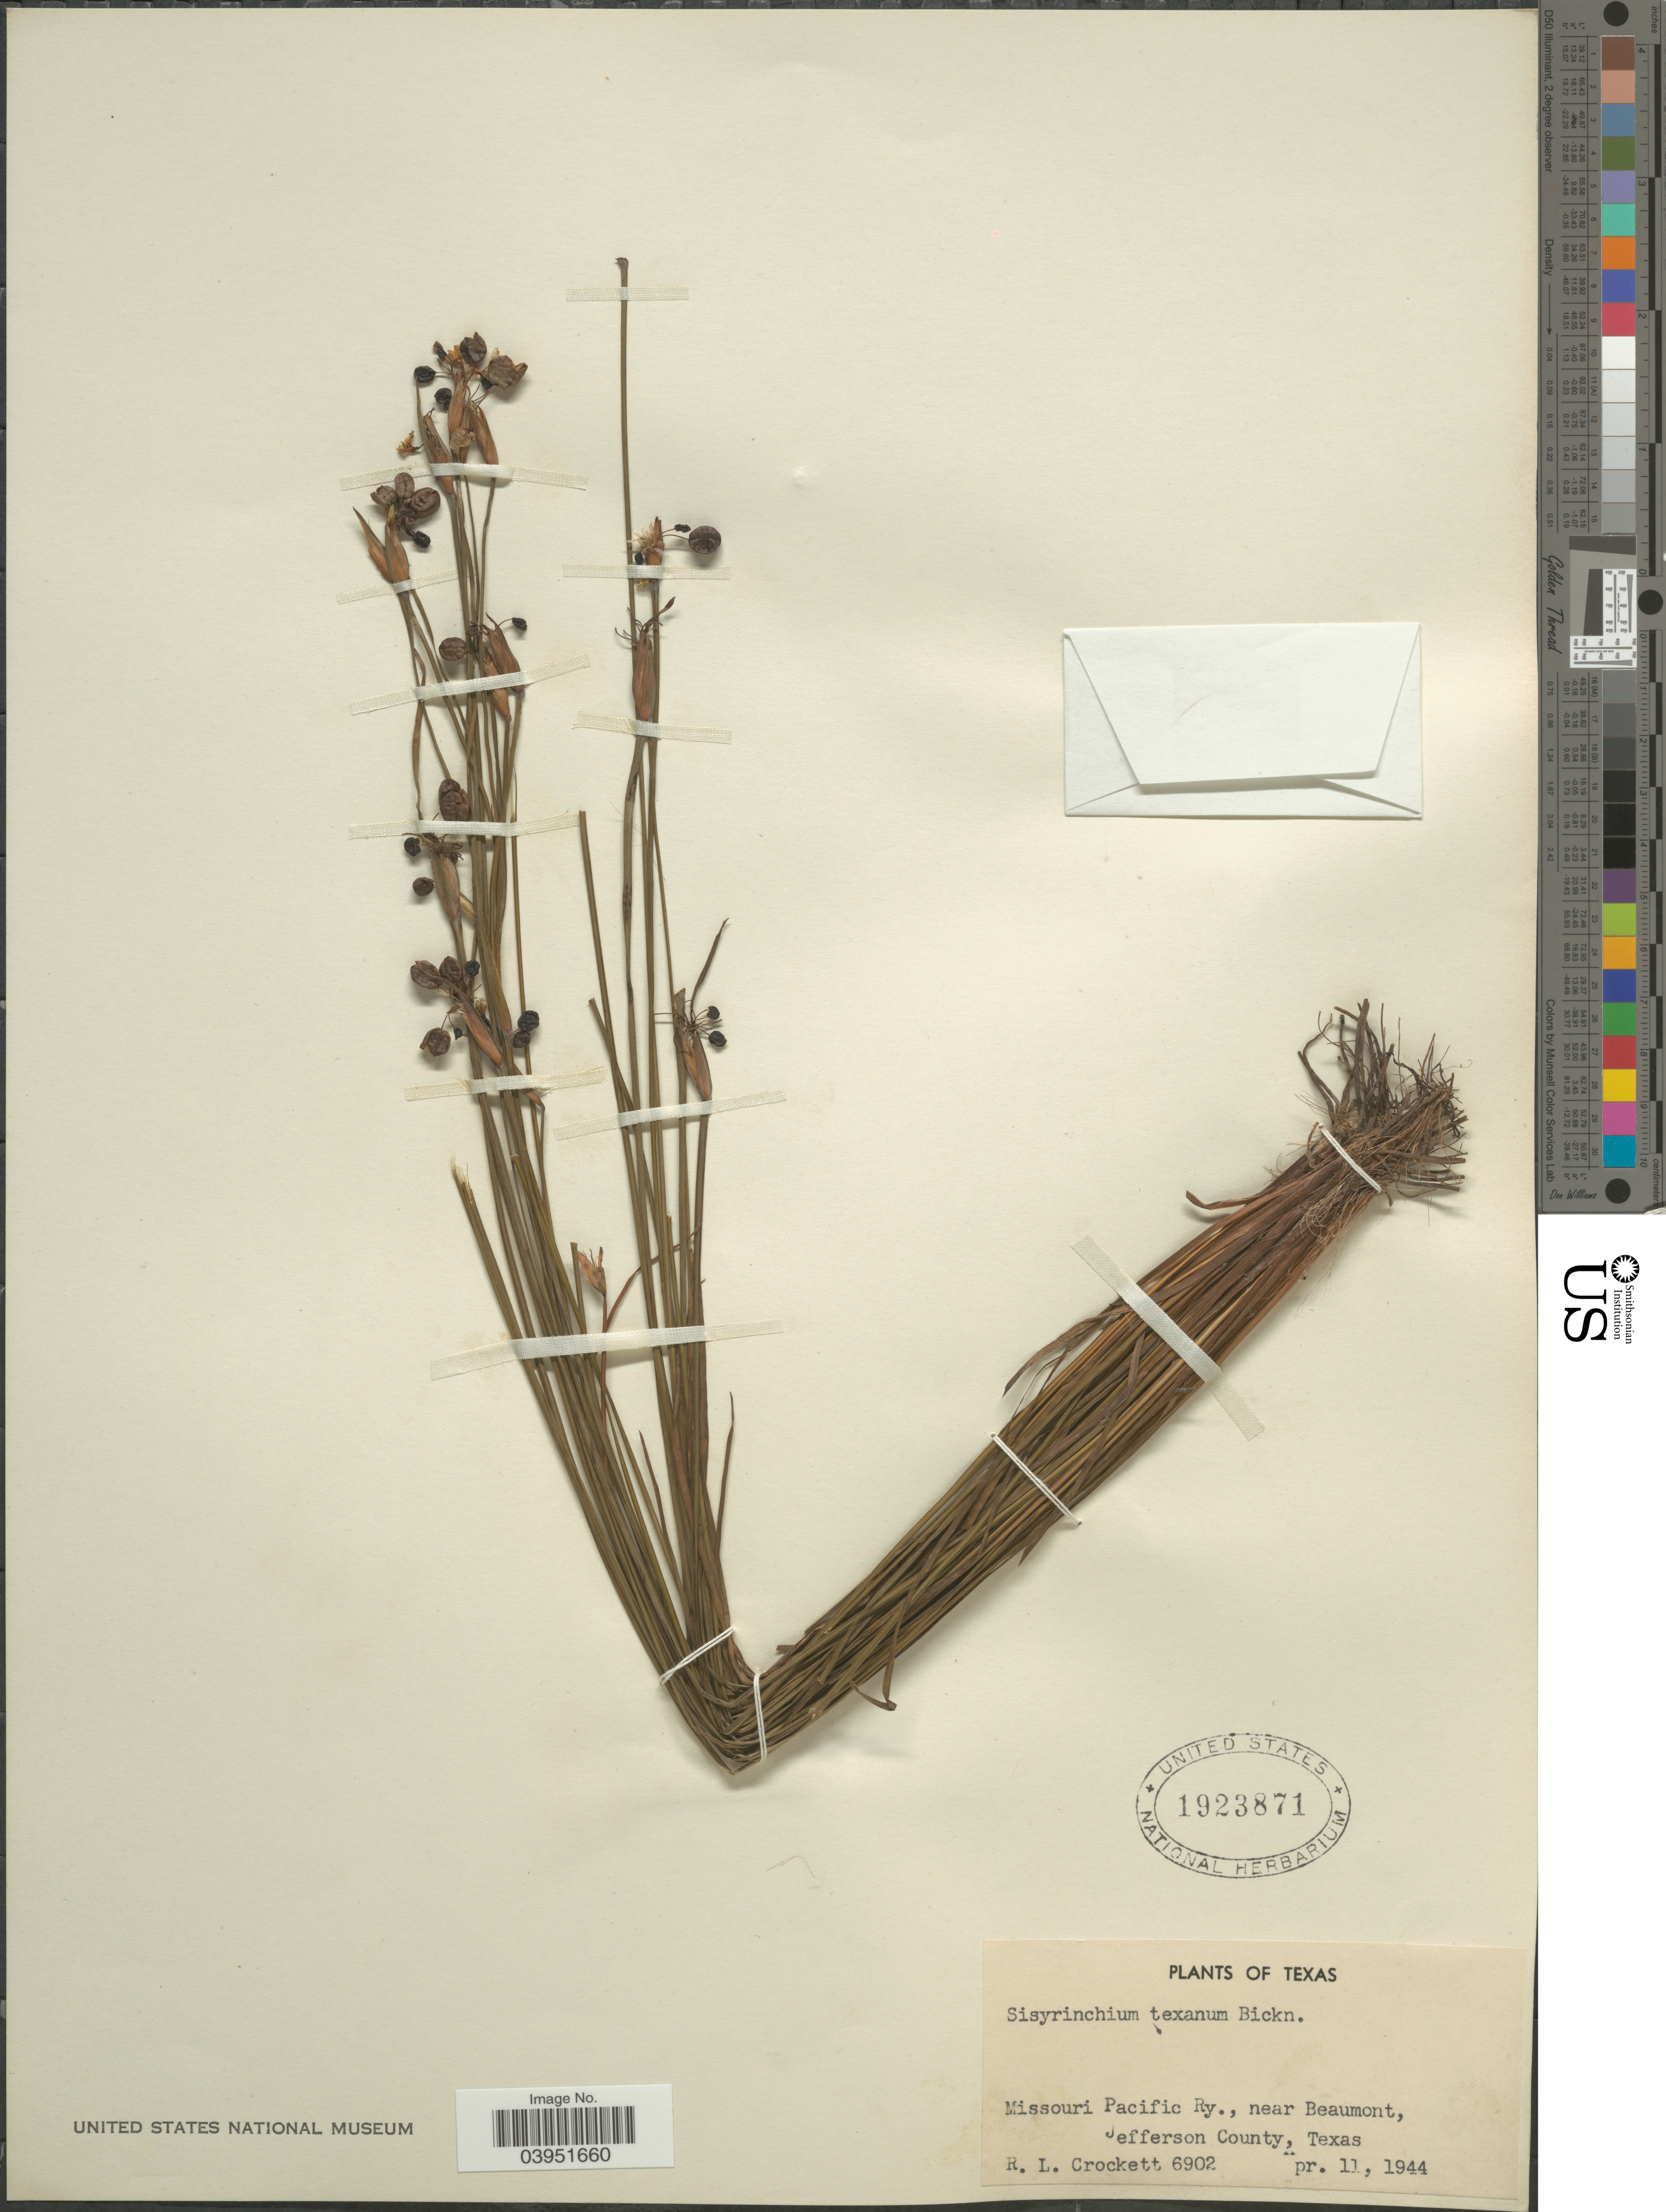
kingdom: Plantae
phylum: Tracheophyta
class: Liliopsida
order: Asparagales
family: Iridaceae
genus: Sisyrinchium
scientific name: Sisyrinchium texanum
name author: E.P. Bicknell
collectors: R. Crockett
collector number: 6902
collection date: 1944-11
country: United States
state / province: Texas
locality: Missouri Pacific Ry., near Beaumont, Jefferson County.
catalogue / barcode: US 1923871